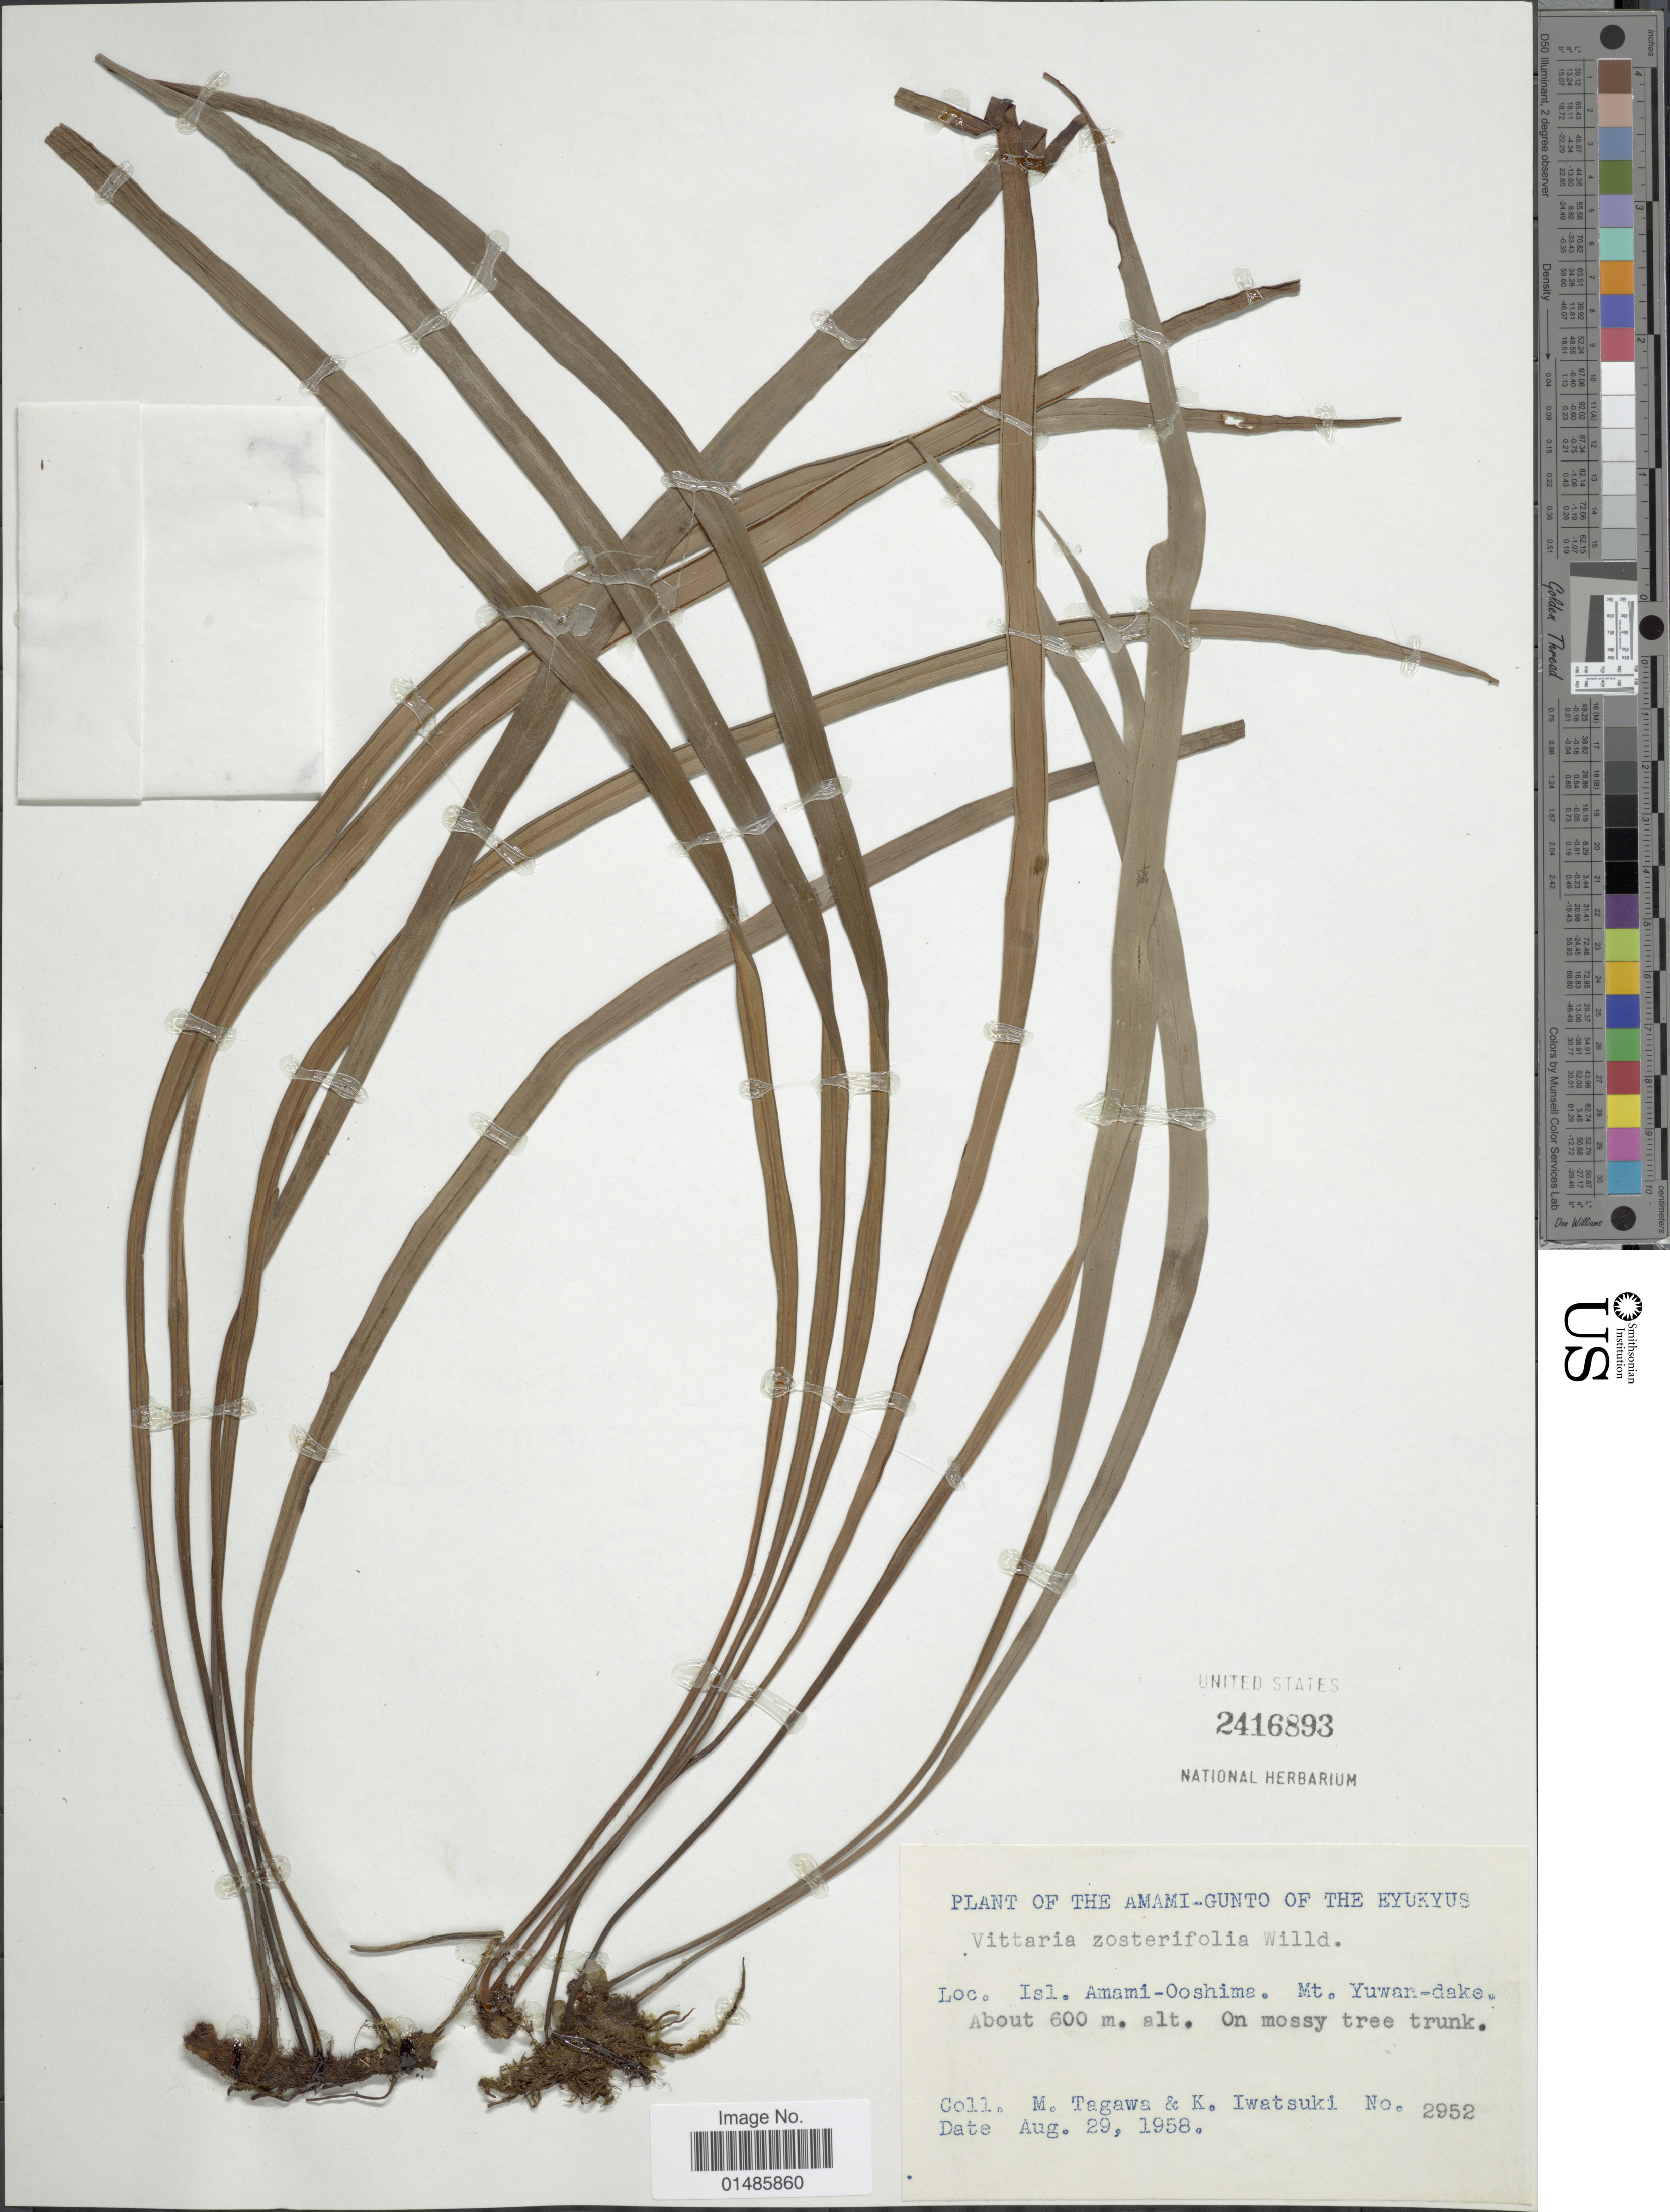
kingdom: Plantae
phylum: Tracheophyta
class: Polypodiopsida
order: Polypodiales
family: Pteridaceae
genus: Haplopteris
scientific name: Haplopteris zosterifolia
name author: (Willd.) E.H. Crane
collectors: M. Tagawa & K. Iwatsuki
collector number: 2952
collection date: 1958-08-29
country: Japan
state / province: Okinawa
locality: Amami-Gunto of the Ryukyus. Isl. Amami-Ooshima. Mt. Yuwan-dake.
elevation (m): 600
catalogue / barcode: US 2416893